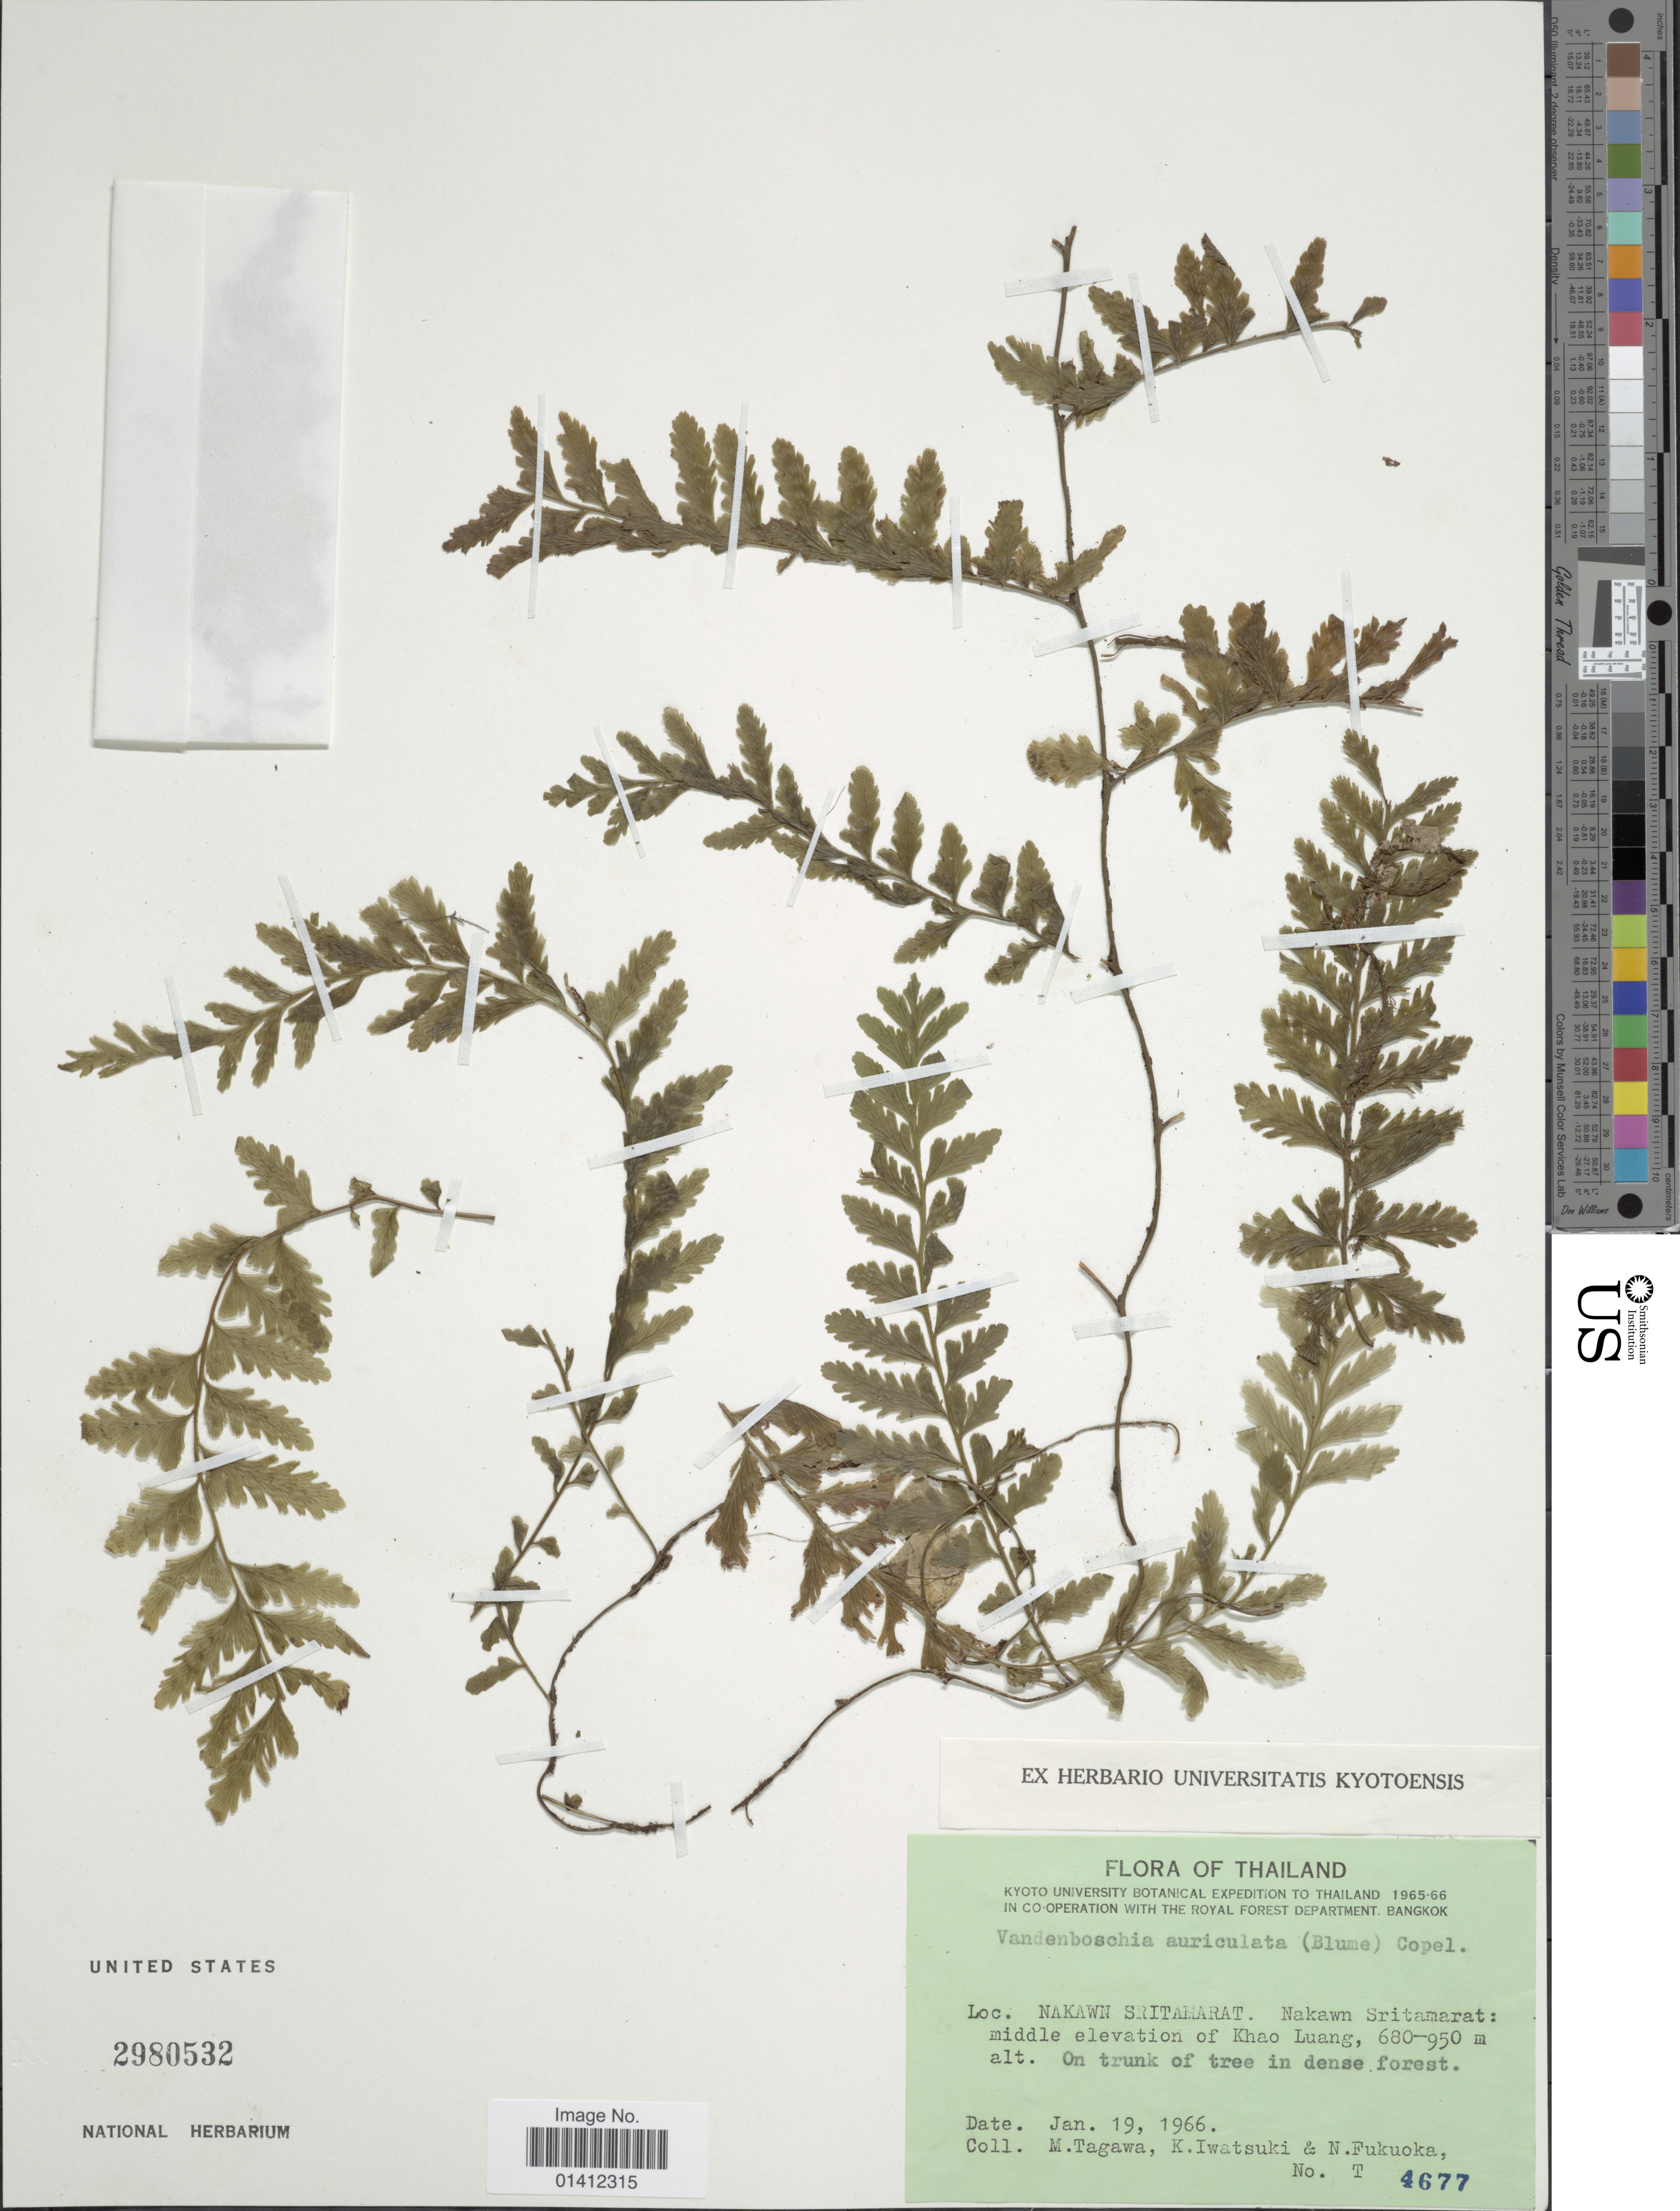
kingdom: Plantae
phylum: Tracheophyta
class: Polypodiopsida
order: Hymenophyllales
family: Hymenophyllaceae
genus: Vandenboschia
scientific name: Vandenboschia auriculata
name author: (Blume) Copel.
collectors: M. Tagawa, K. Iwatsuki & N. Fukuoka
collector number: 4677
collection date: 1966-01-19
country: Thailand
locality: Nakawn Sritamarat: middle elevation of Lhao Luang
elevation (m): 680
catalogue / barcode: US 2980532